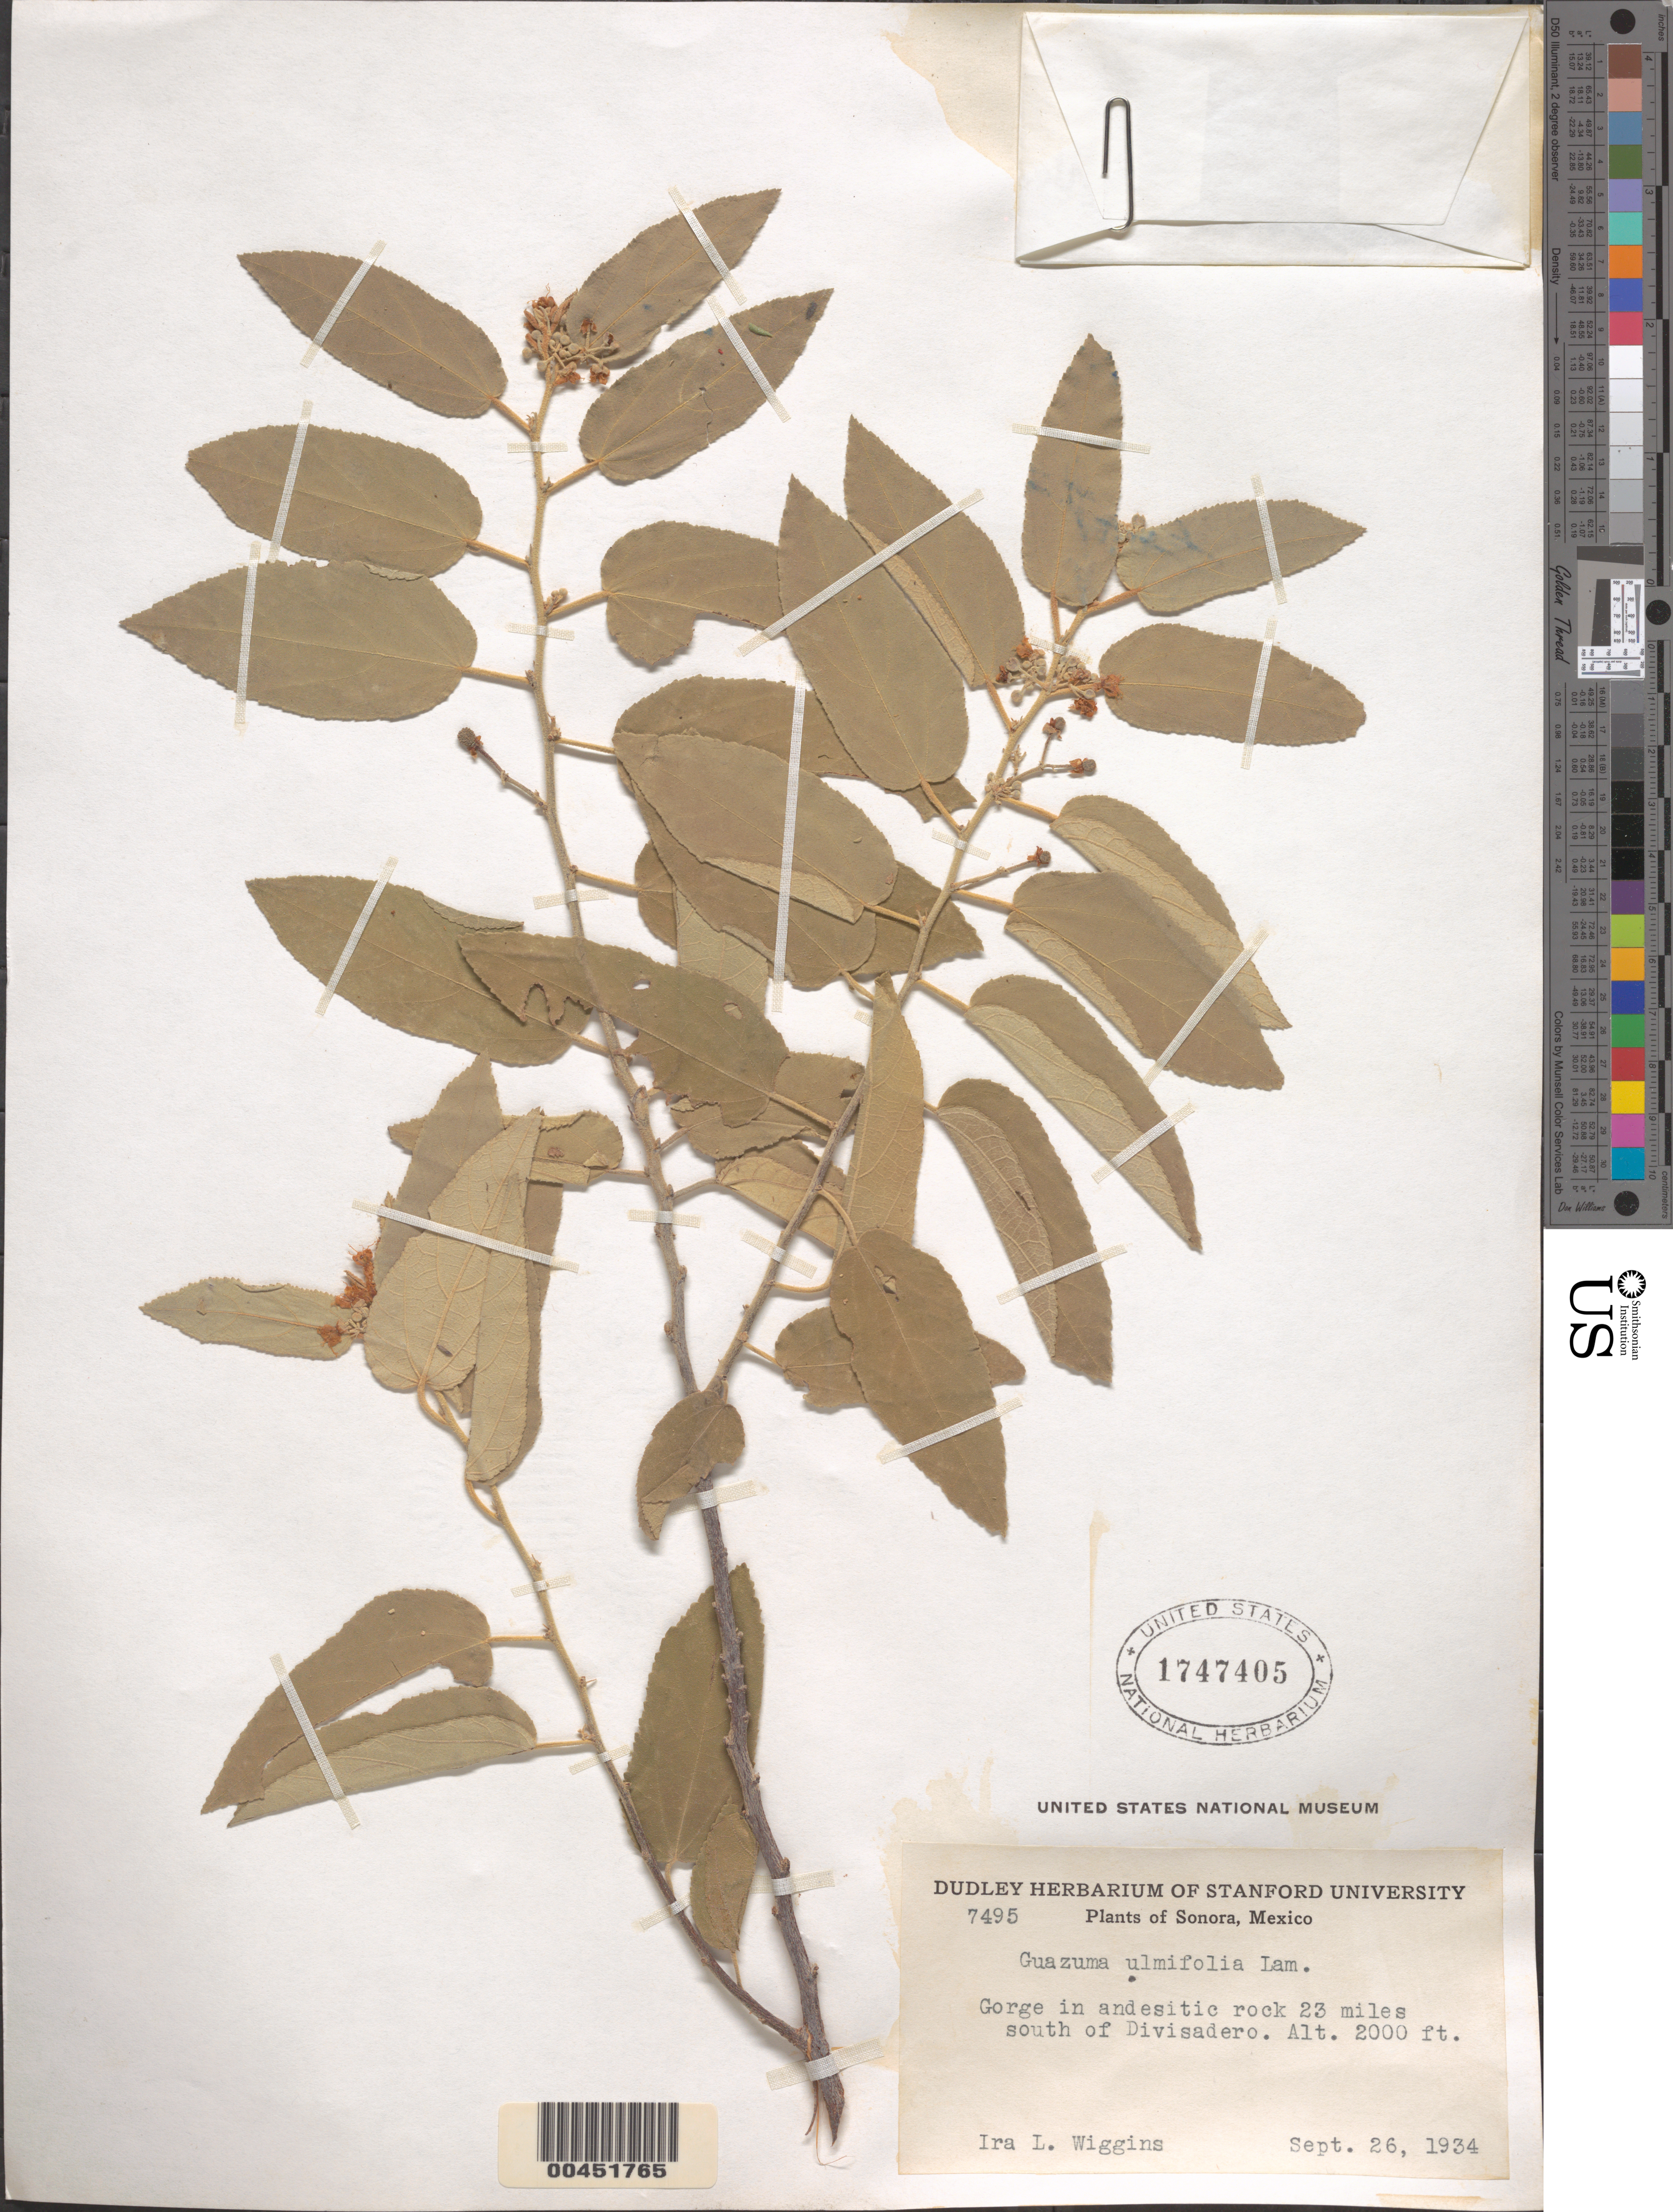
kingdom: Plantae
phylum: Tracheophyta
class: Magnoliopsida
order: Malvales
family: Malvaceae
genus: Guazuma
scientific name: Guazuma ulmifolia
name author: Lam.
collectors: I. L. Wiggins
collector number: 7495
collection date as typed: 26 Sep 1934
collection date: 1934-09-26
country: Mexico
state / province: Sonora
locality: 23 mi. S of Divisadero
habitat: Gorge in andesite rock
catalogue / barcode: US 1747405